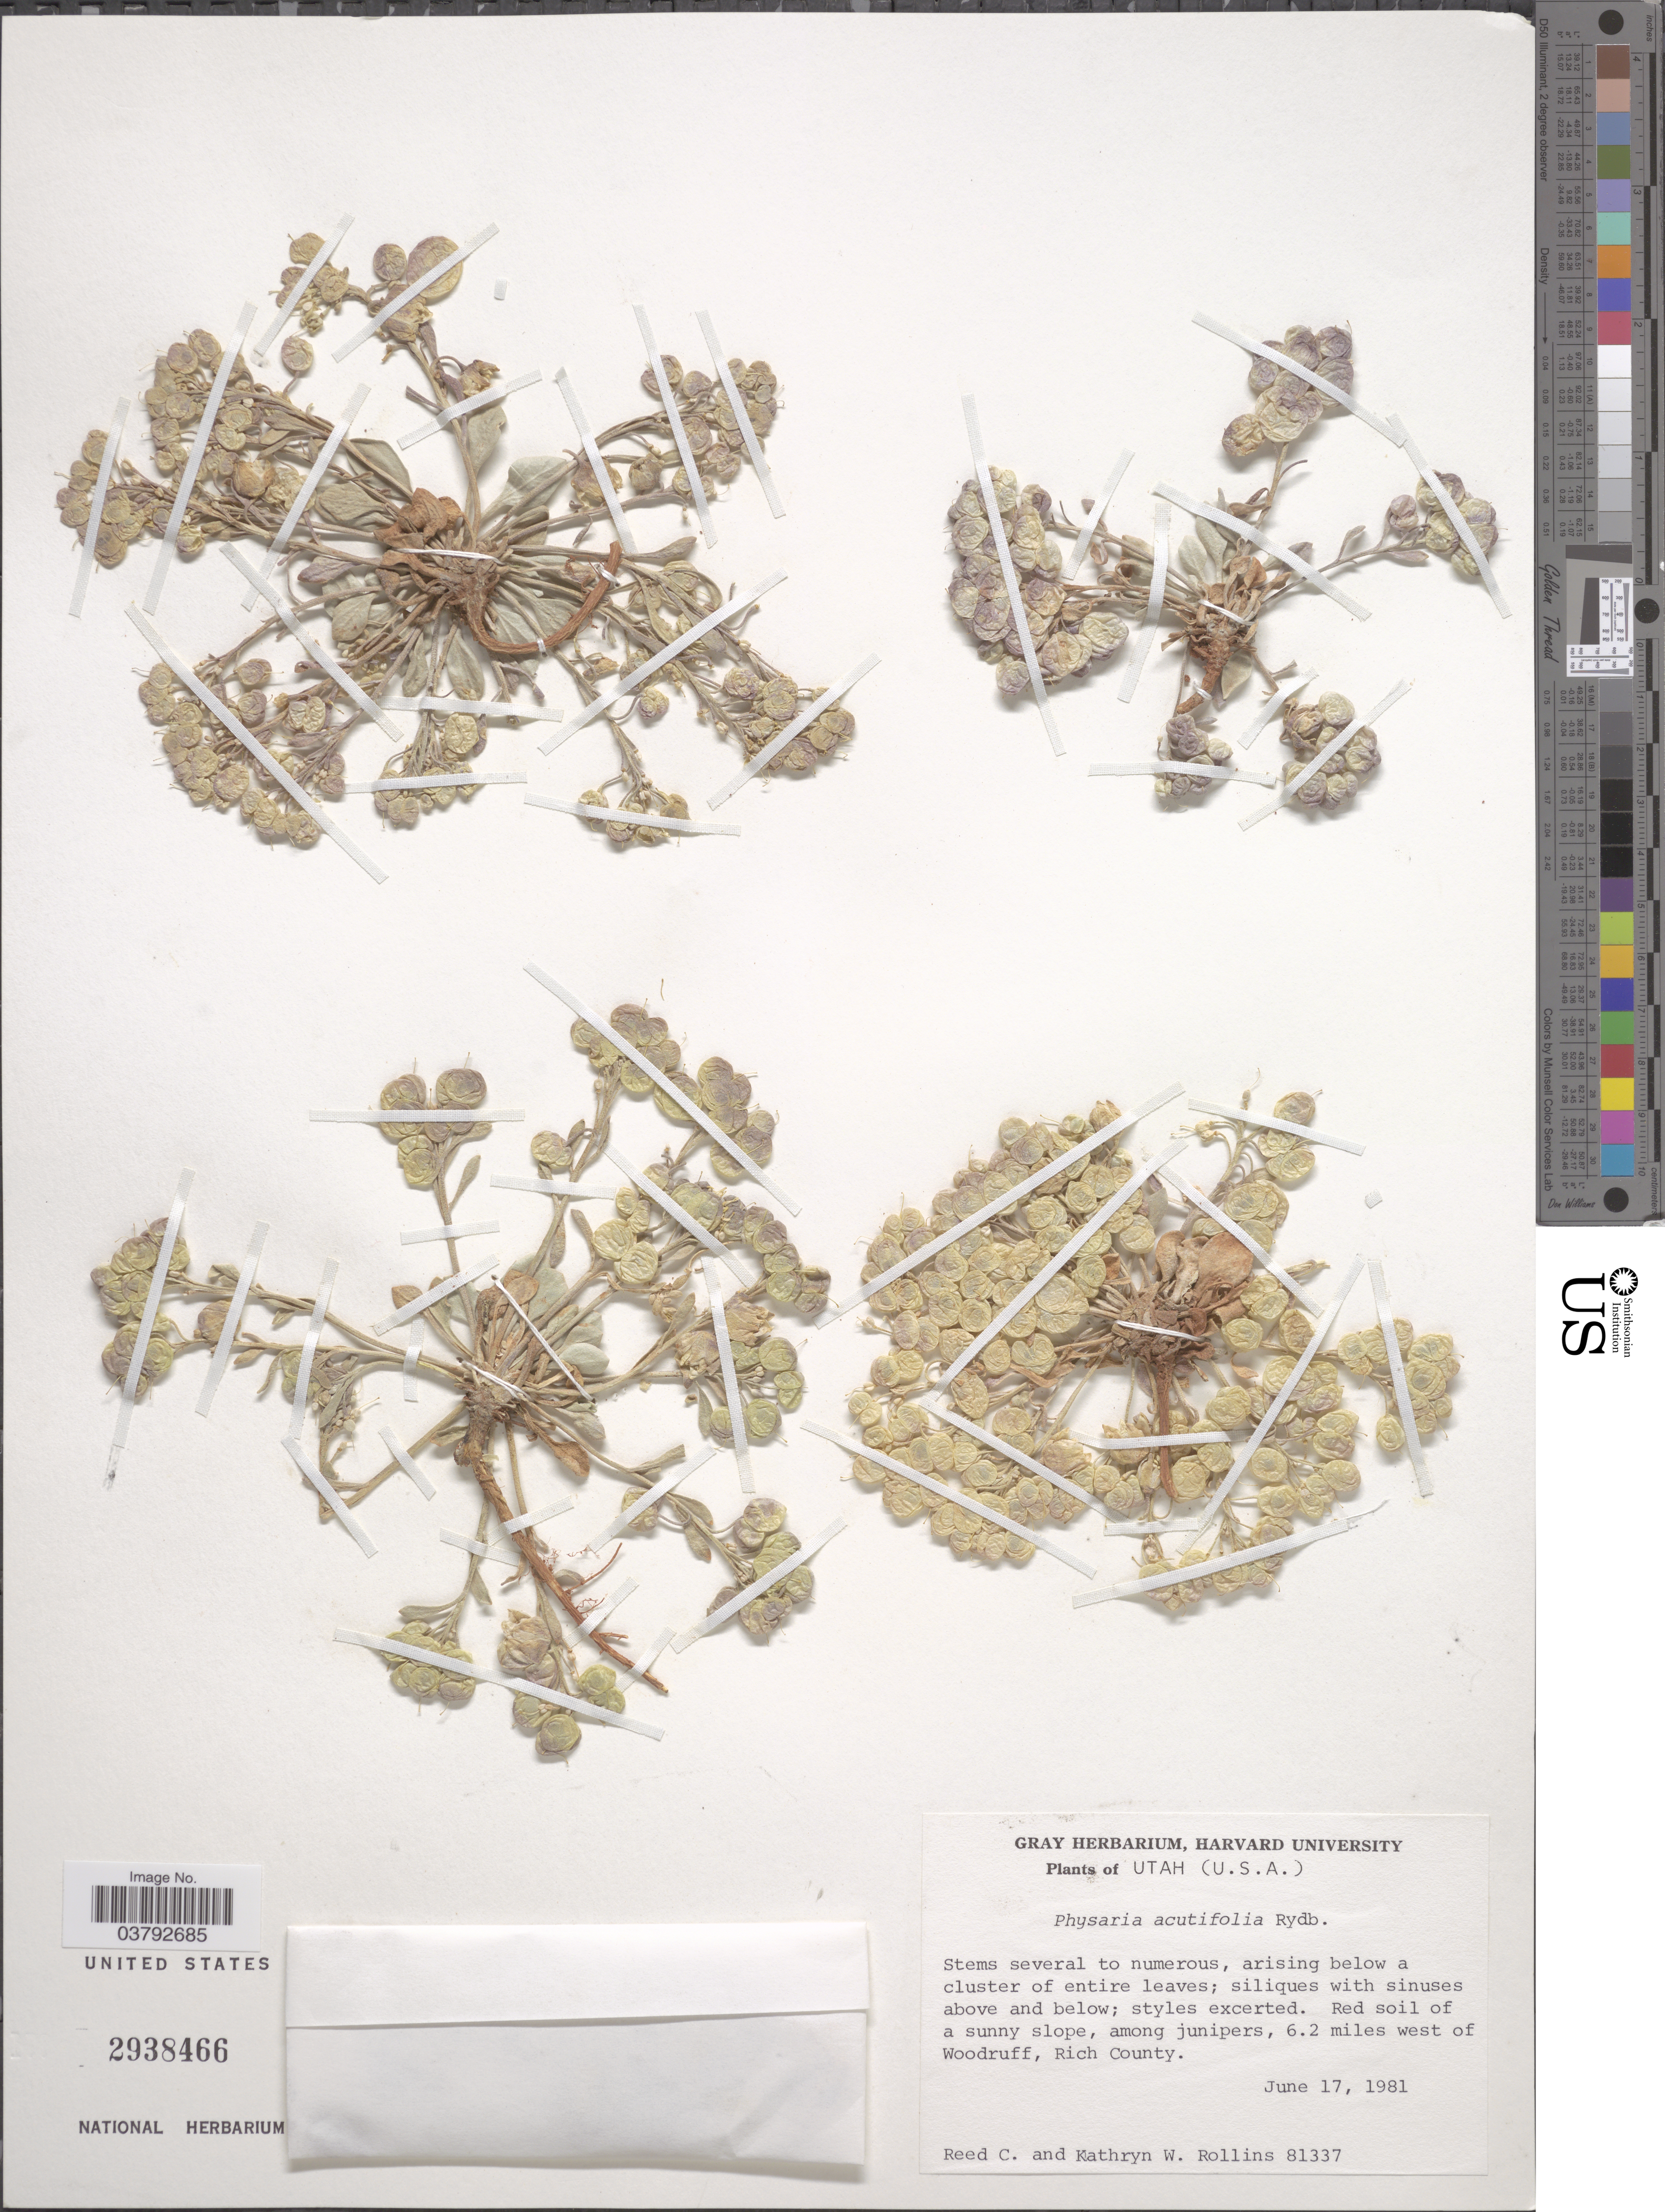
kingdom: Plantae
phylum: Tracheophyta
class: Magnoliopsida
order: Brassicales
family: Brassicaceae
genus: Physaria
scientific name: Physaria acutifolia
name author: Rydb.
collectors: R. C. Rollins & K. W. Rollins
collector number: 81337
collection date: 1981-06-17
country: United States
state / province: Utah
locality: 6.2 miles west of Woodruff, Rich County.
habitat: red soil of a sunny slope, among junipers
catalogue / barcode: US 2938466